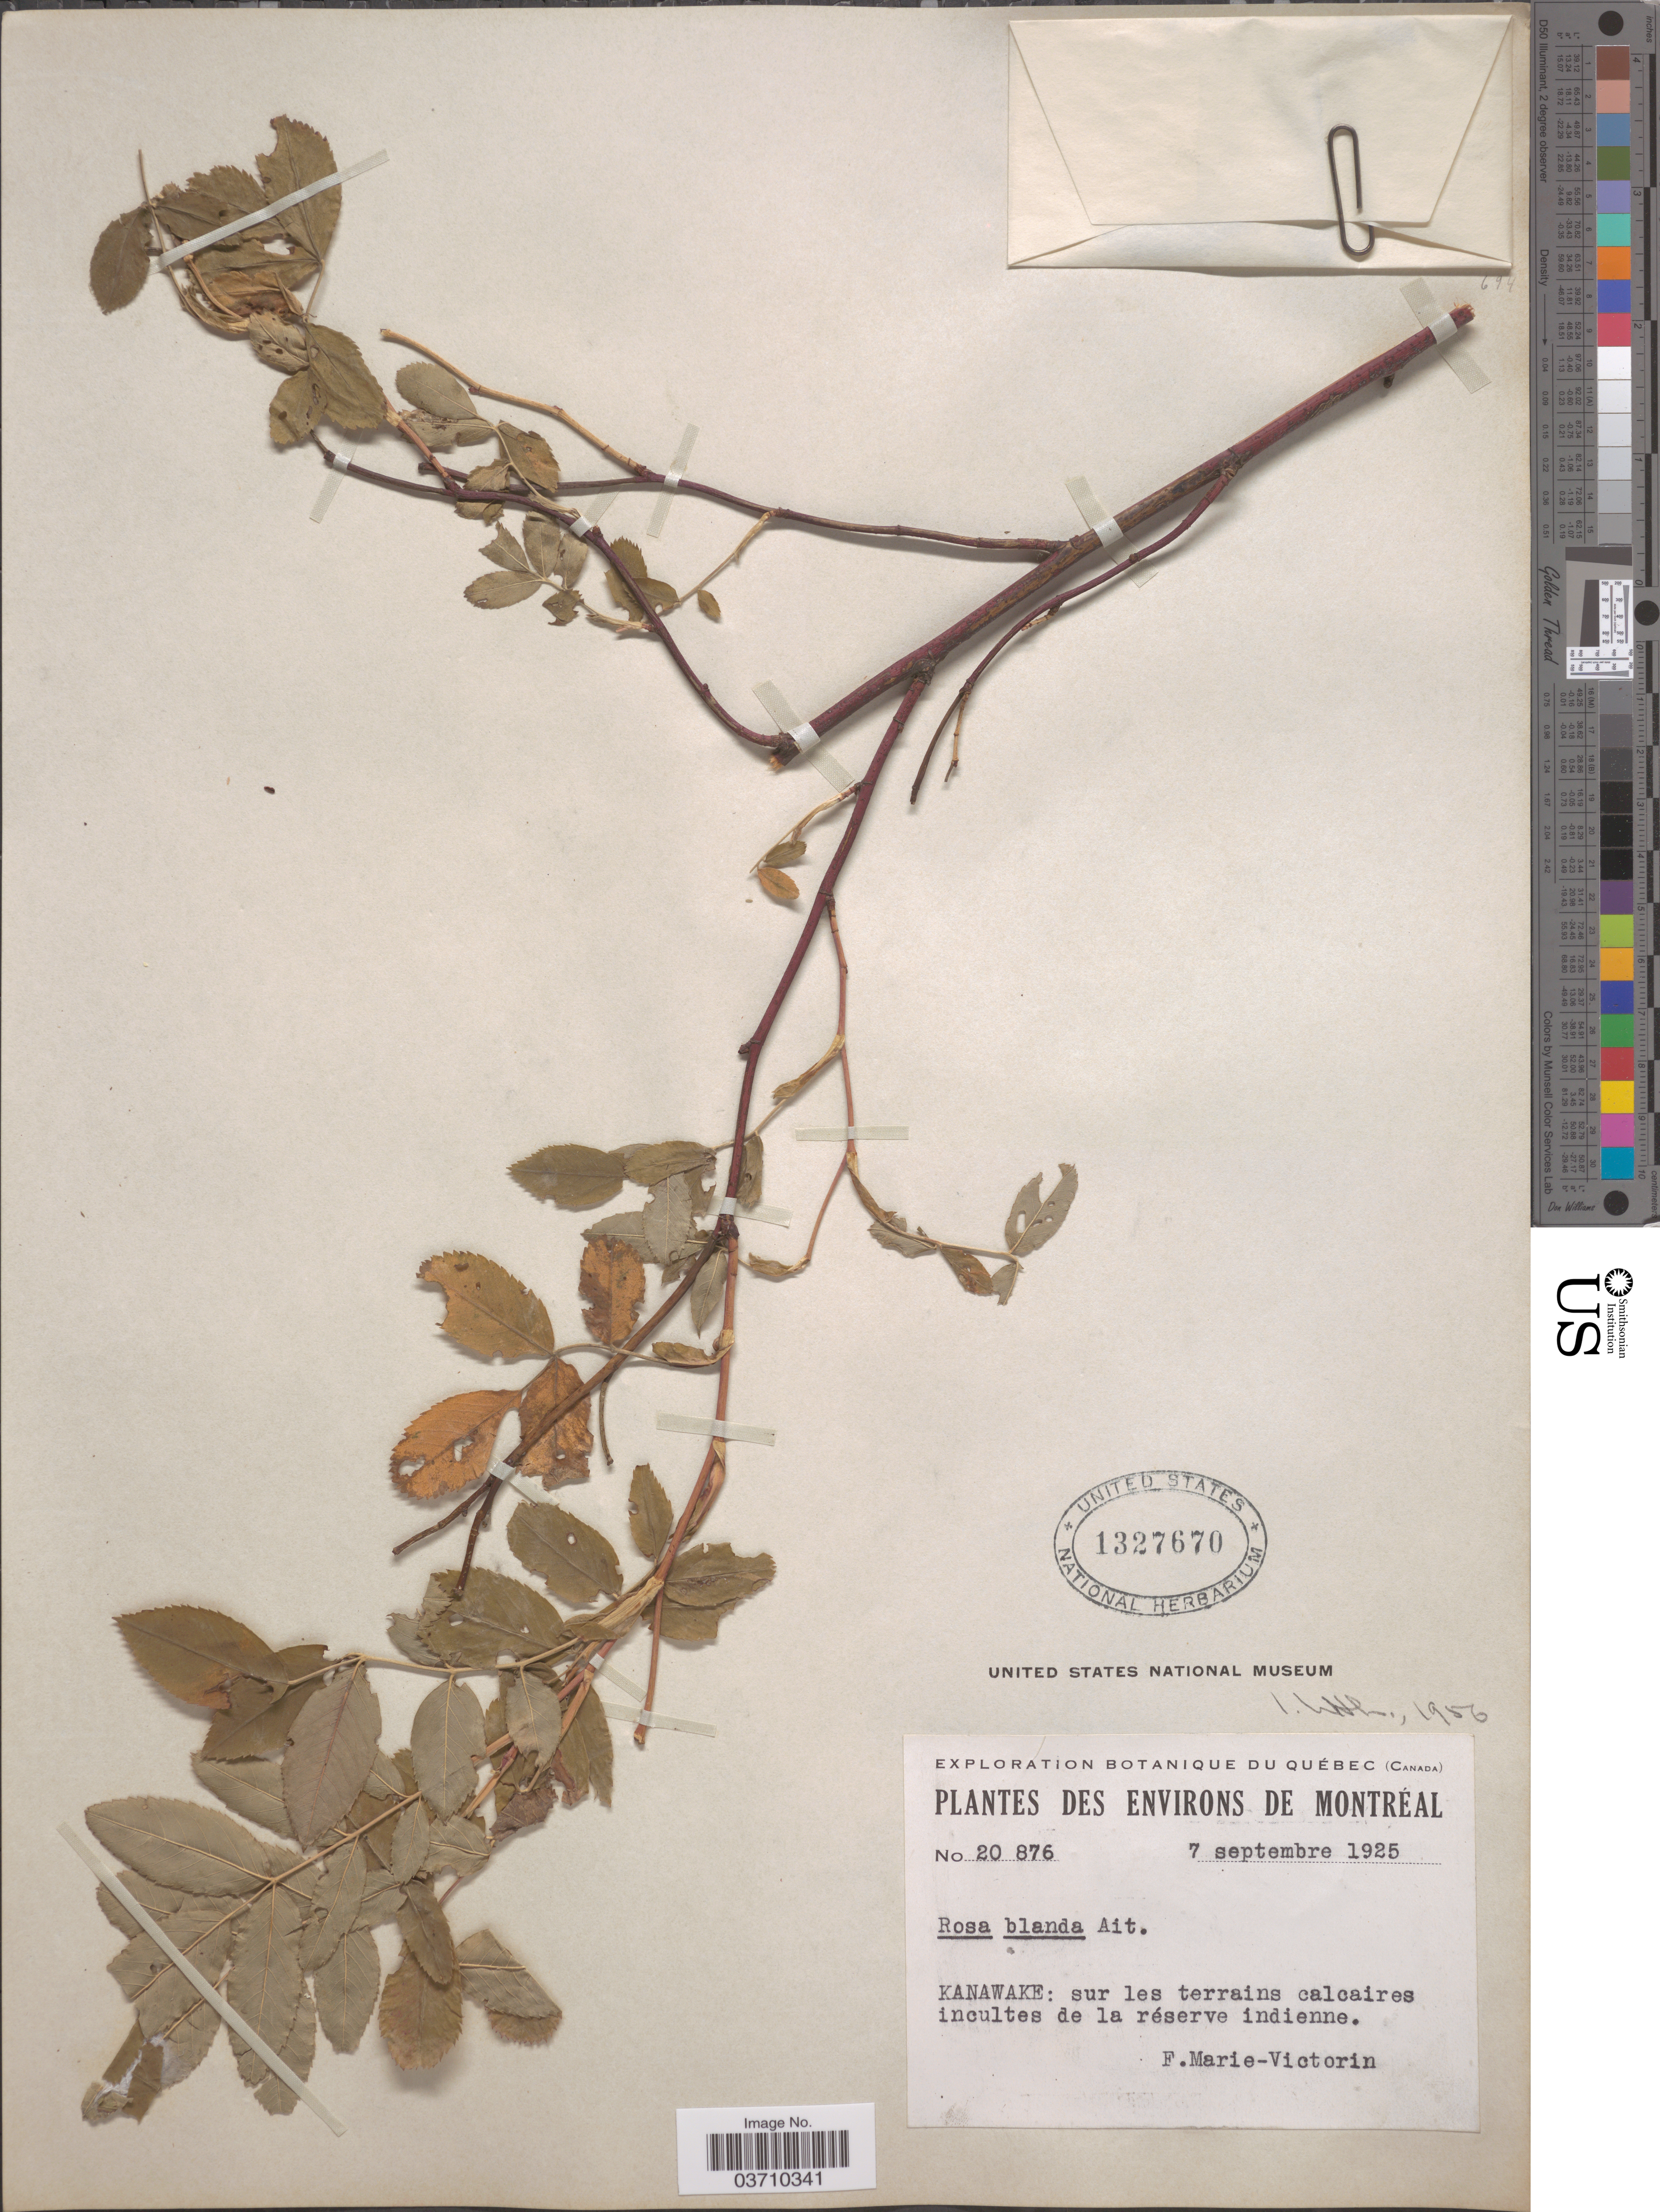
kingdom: Plantae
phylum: Tracheophyta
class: Magnoliopsida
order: Rosales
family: Rosaceae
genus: Rosa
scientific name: Rosa blanda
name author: Aiton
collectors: F. Marie-Victorin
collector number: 20876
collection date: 1925-09-07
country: Canada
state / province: Quebec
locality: Environs de Montréal. Kanawake.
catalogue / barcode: US 1327670